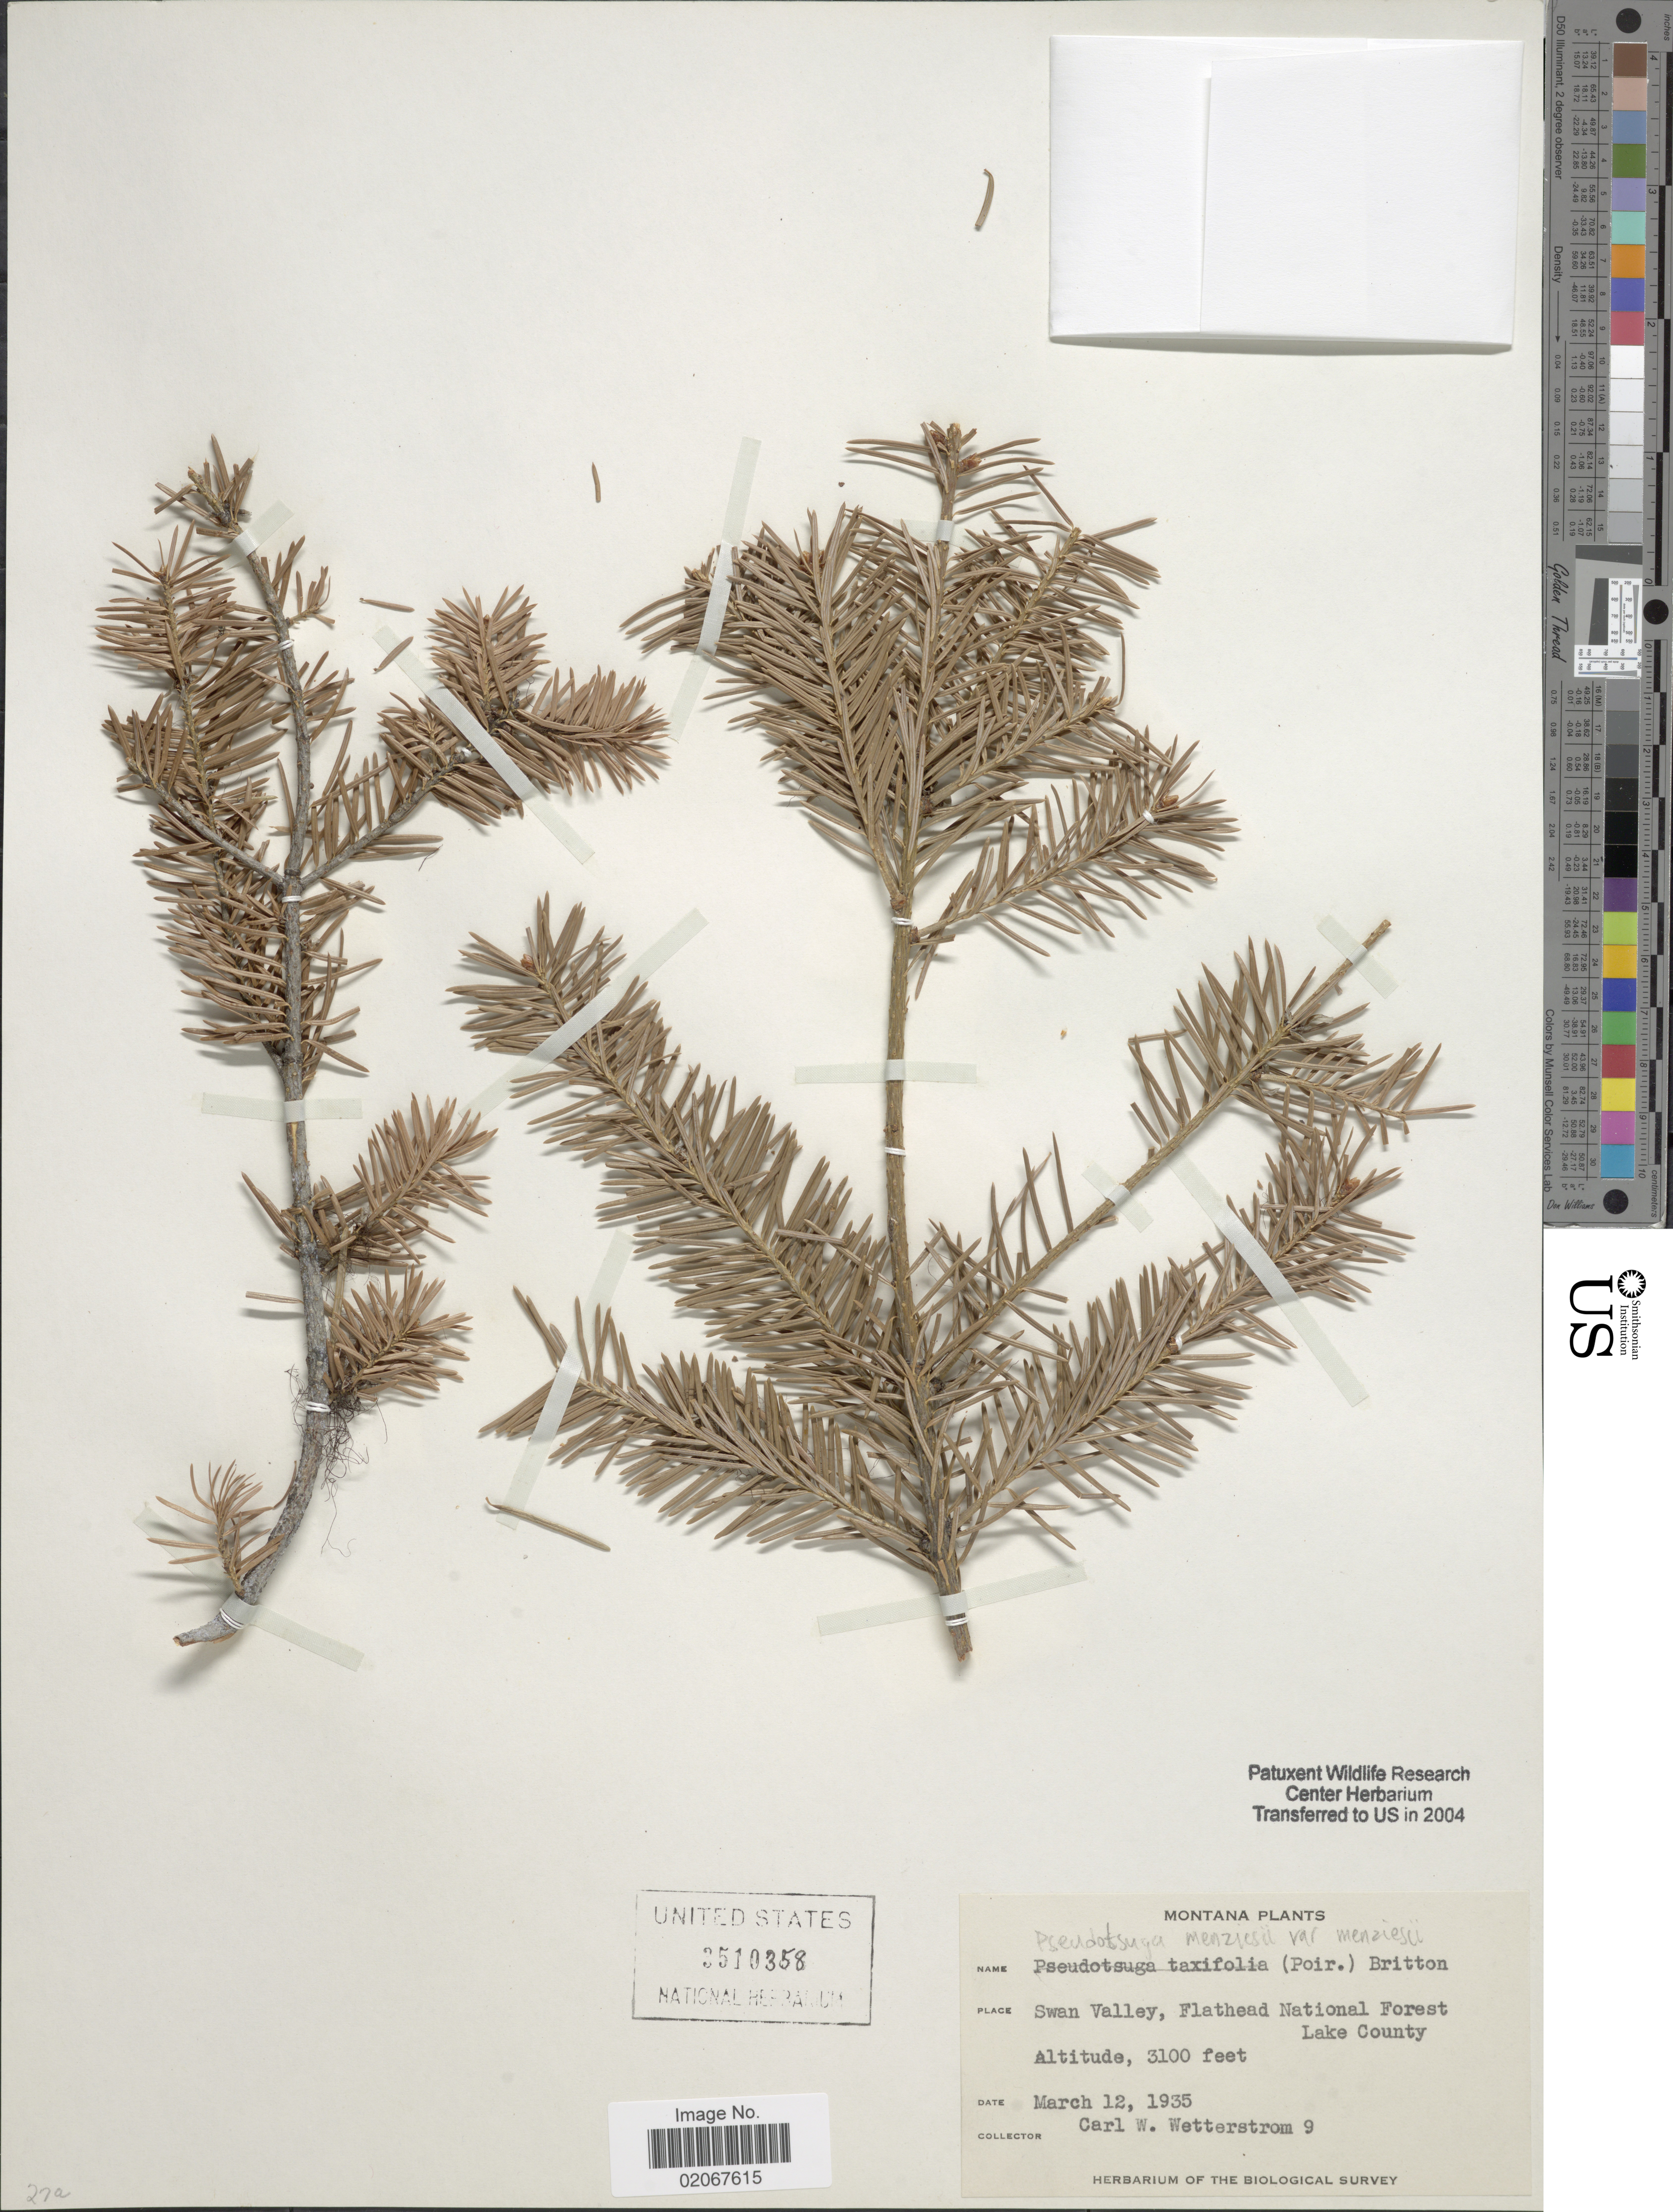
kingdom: Plantae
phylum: Tracheophyta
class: Pinopsida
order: Pinales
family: Pinaceae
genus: Pseudotsuga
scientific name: Pseudotsuga menziesii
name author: (Mirb.) Franco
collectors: C. Wetterstrom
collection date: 1935-03-12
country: United States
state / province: Montana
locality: Swan valley, Flathead National Forest Lake County.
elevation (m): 945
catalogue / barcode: US 3510358